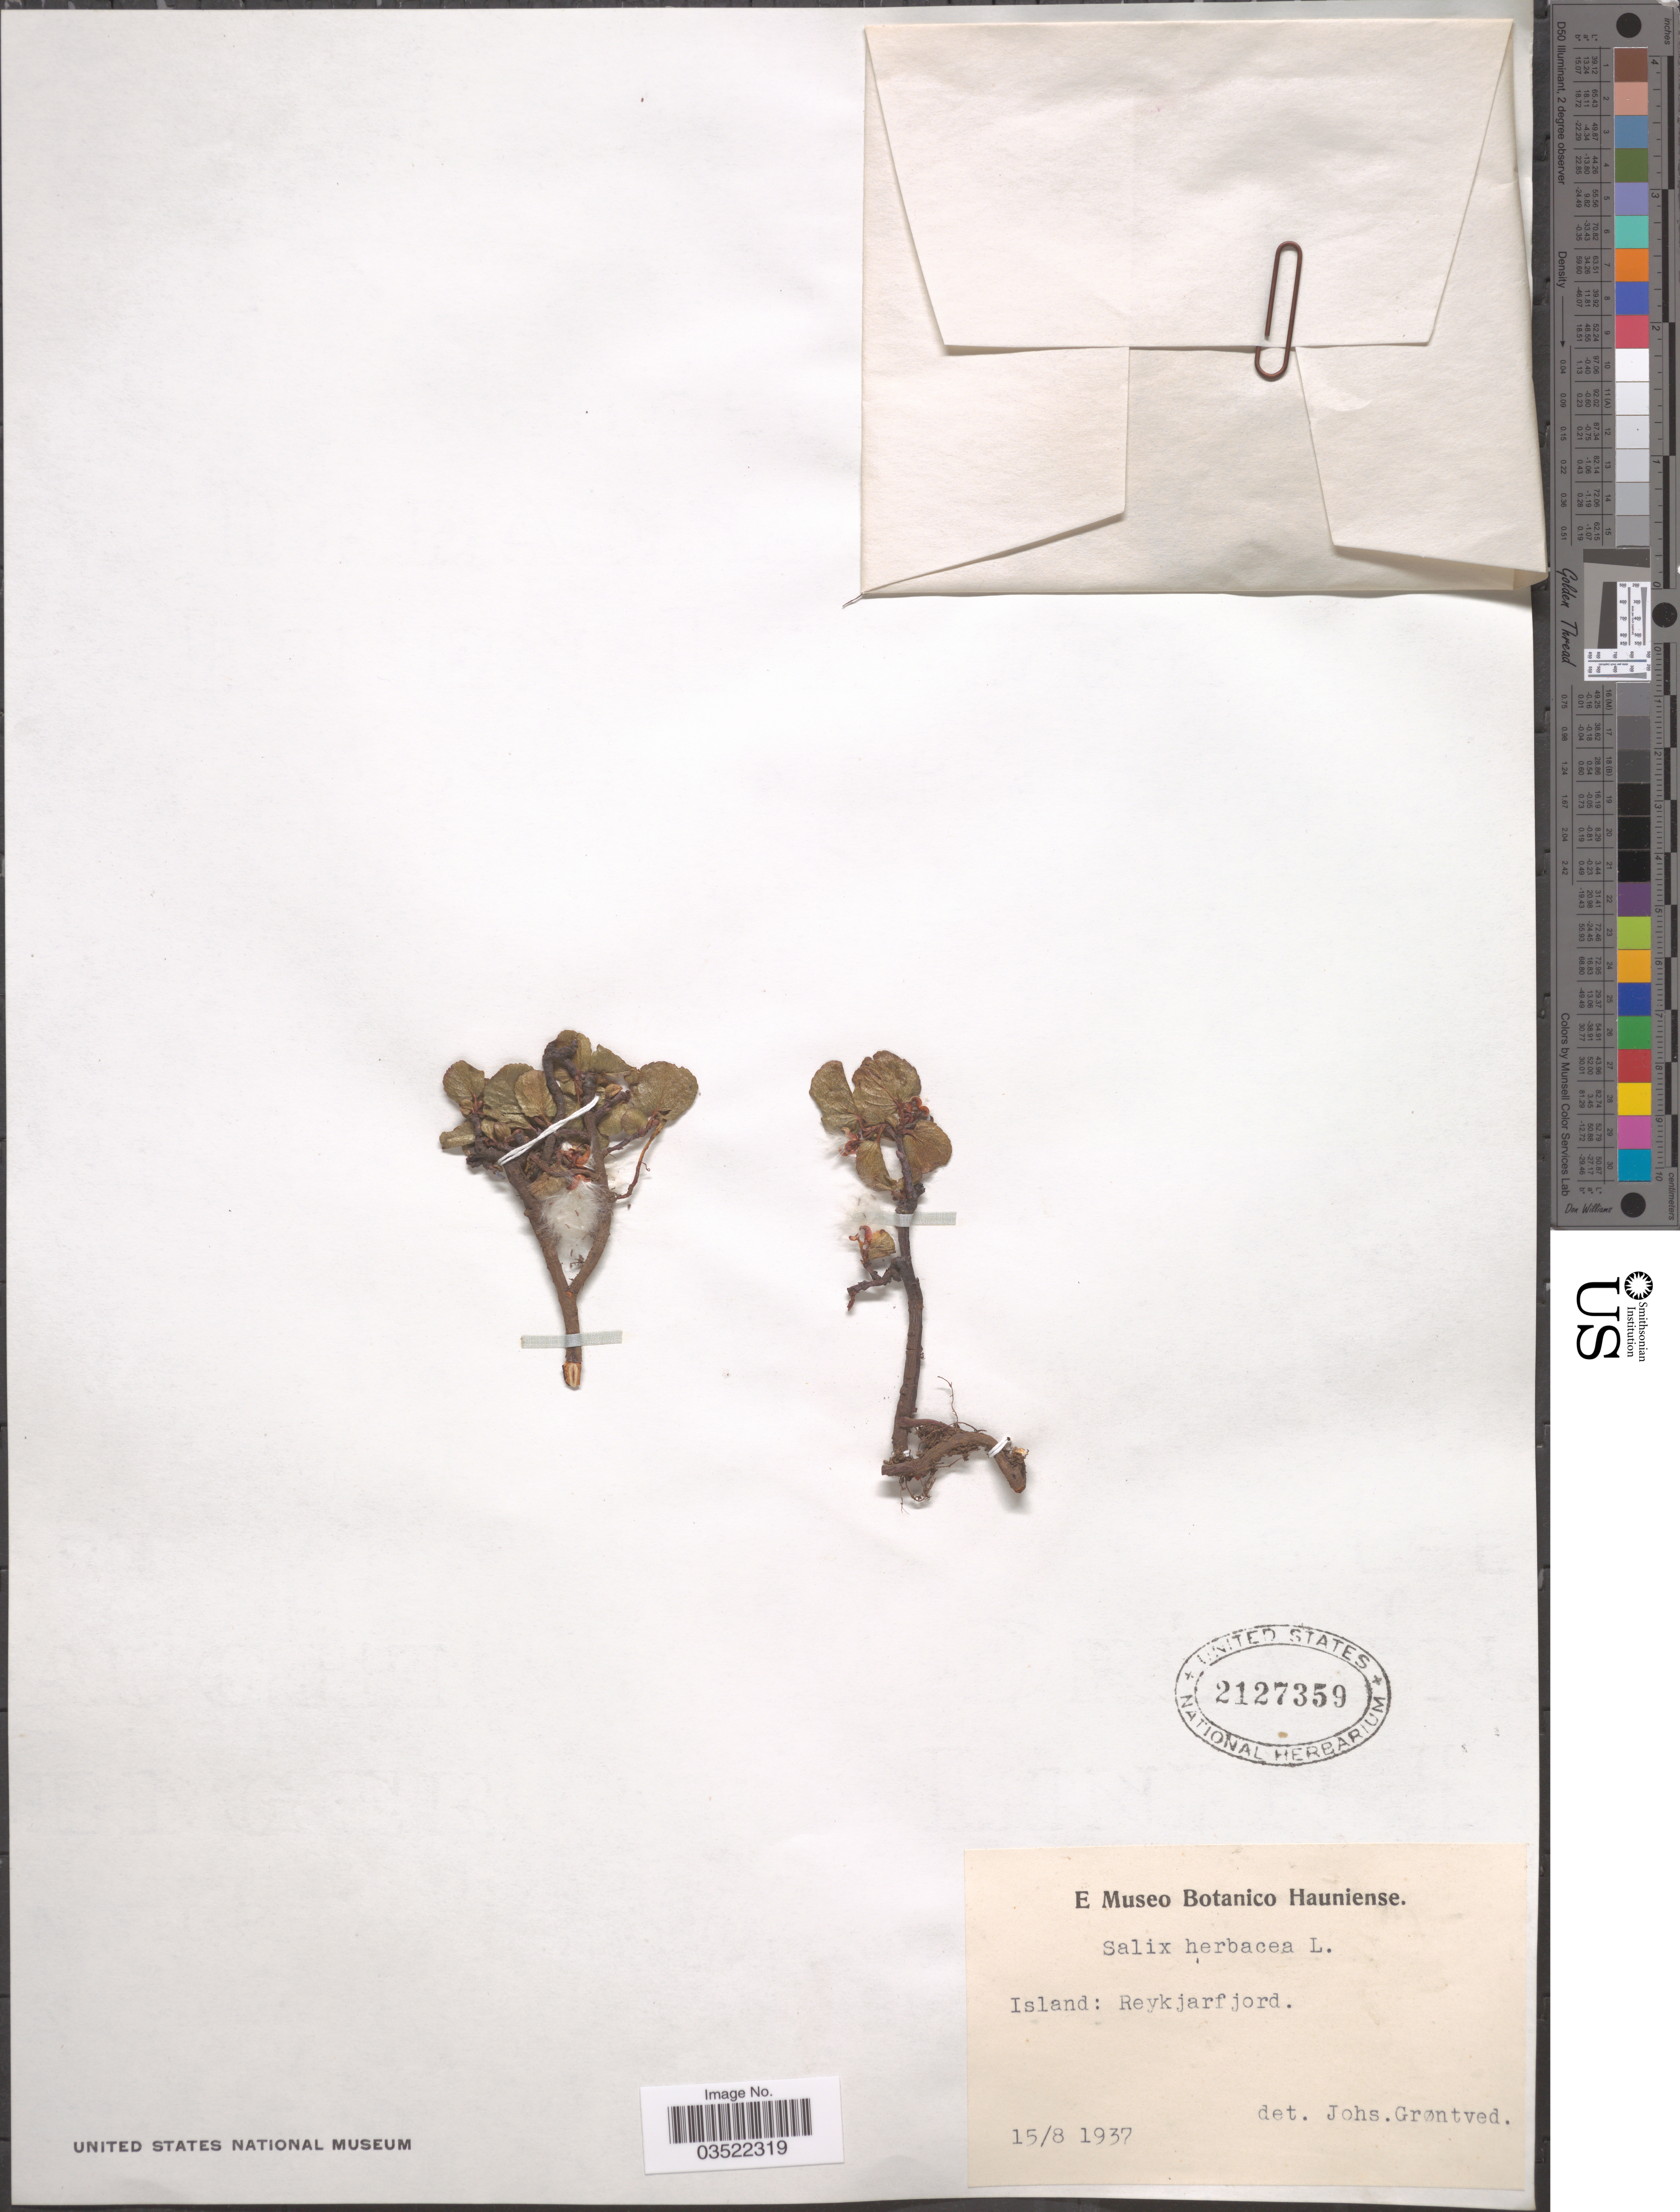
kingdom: Plantae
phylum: Tracheophyta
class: Magnoliopsida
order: Malpighiales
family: Salicaceae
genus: Salix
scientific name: Salix herbacea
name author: L.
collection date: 1937-08-15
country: Iceland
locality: Reykjarfjord.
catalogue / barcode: US 2127359